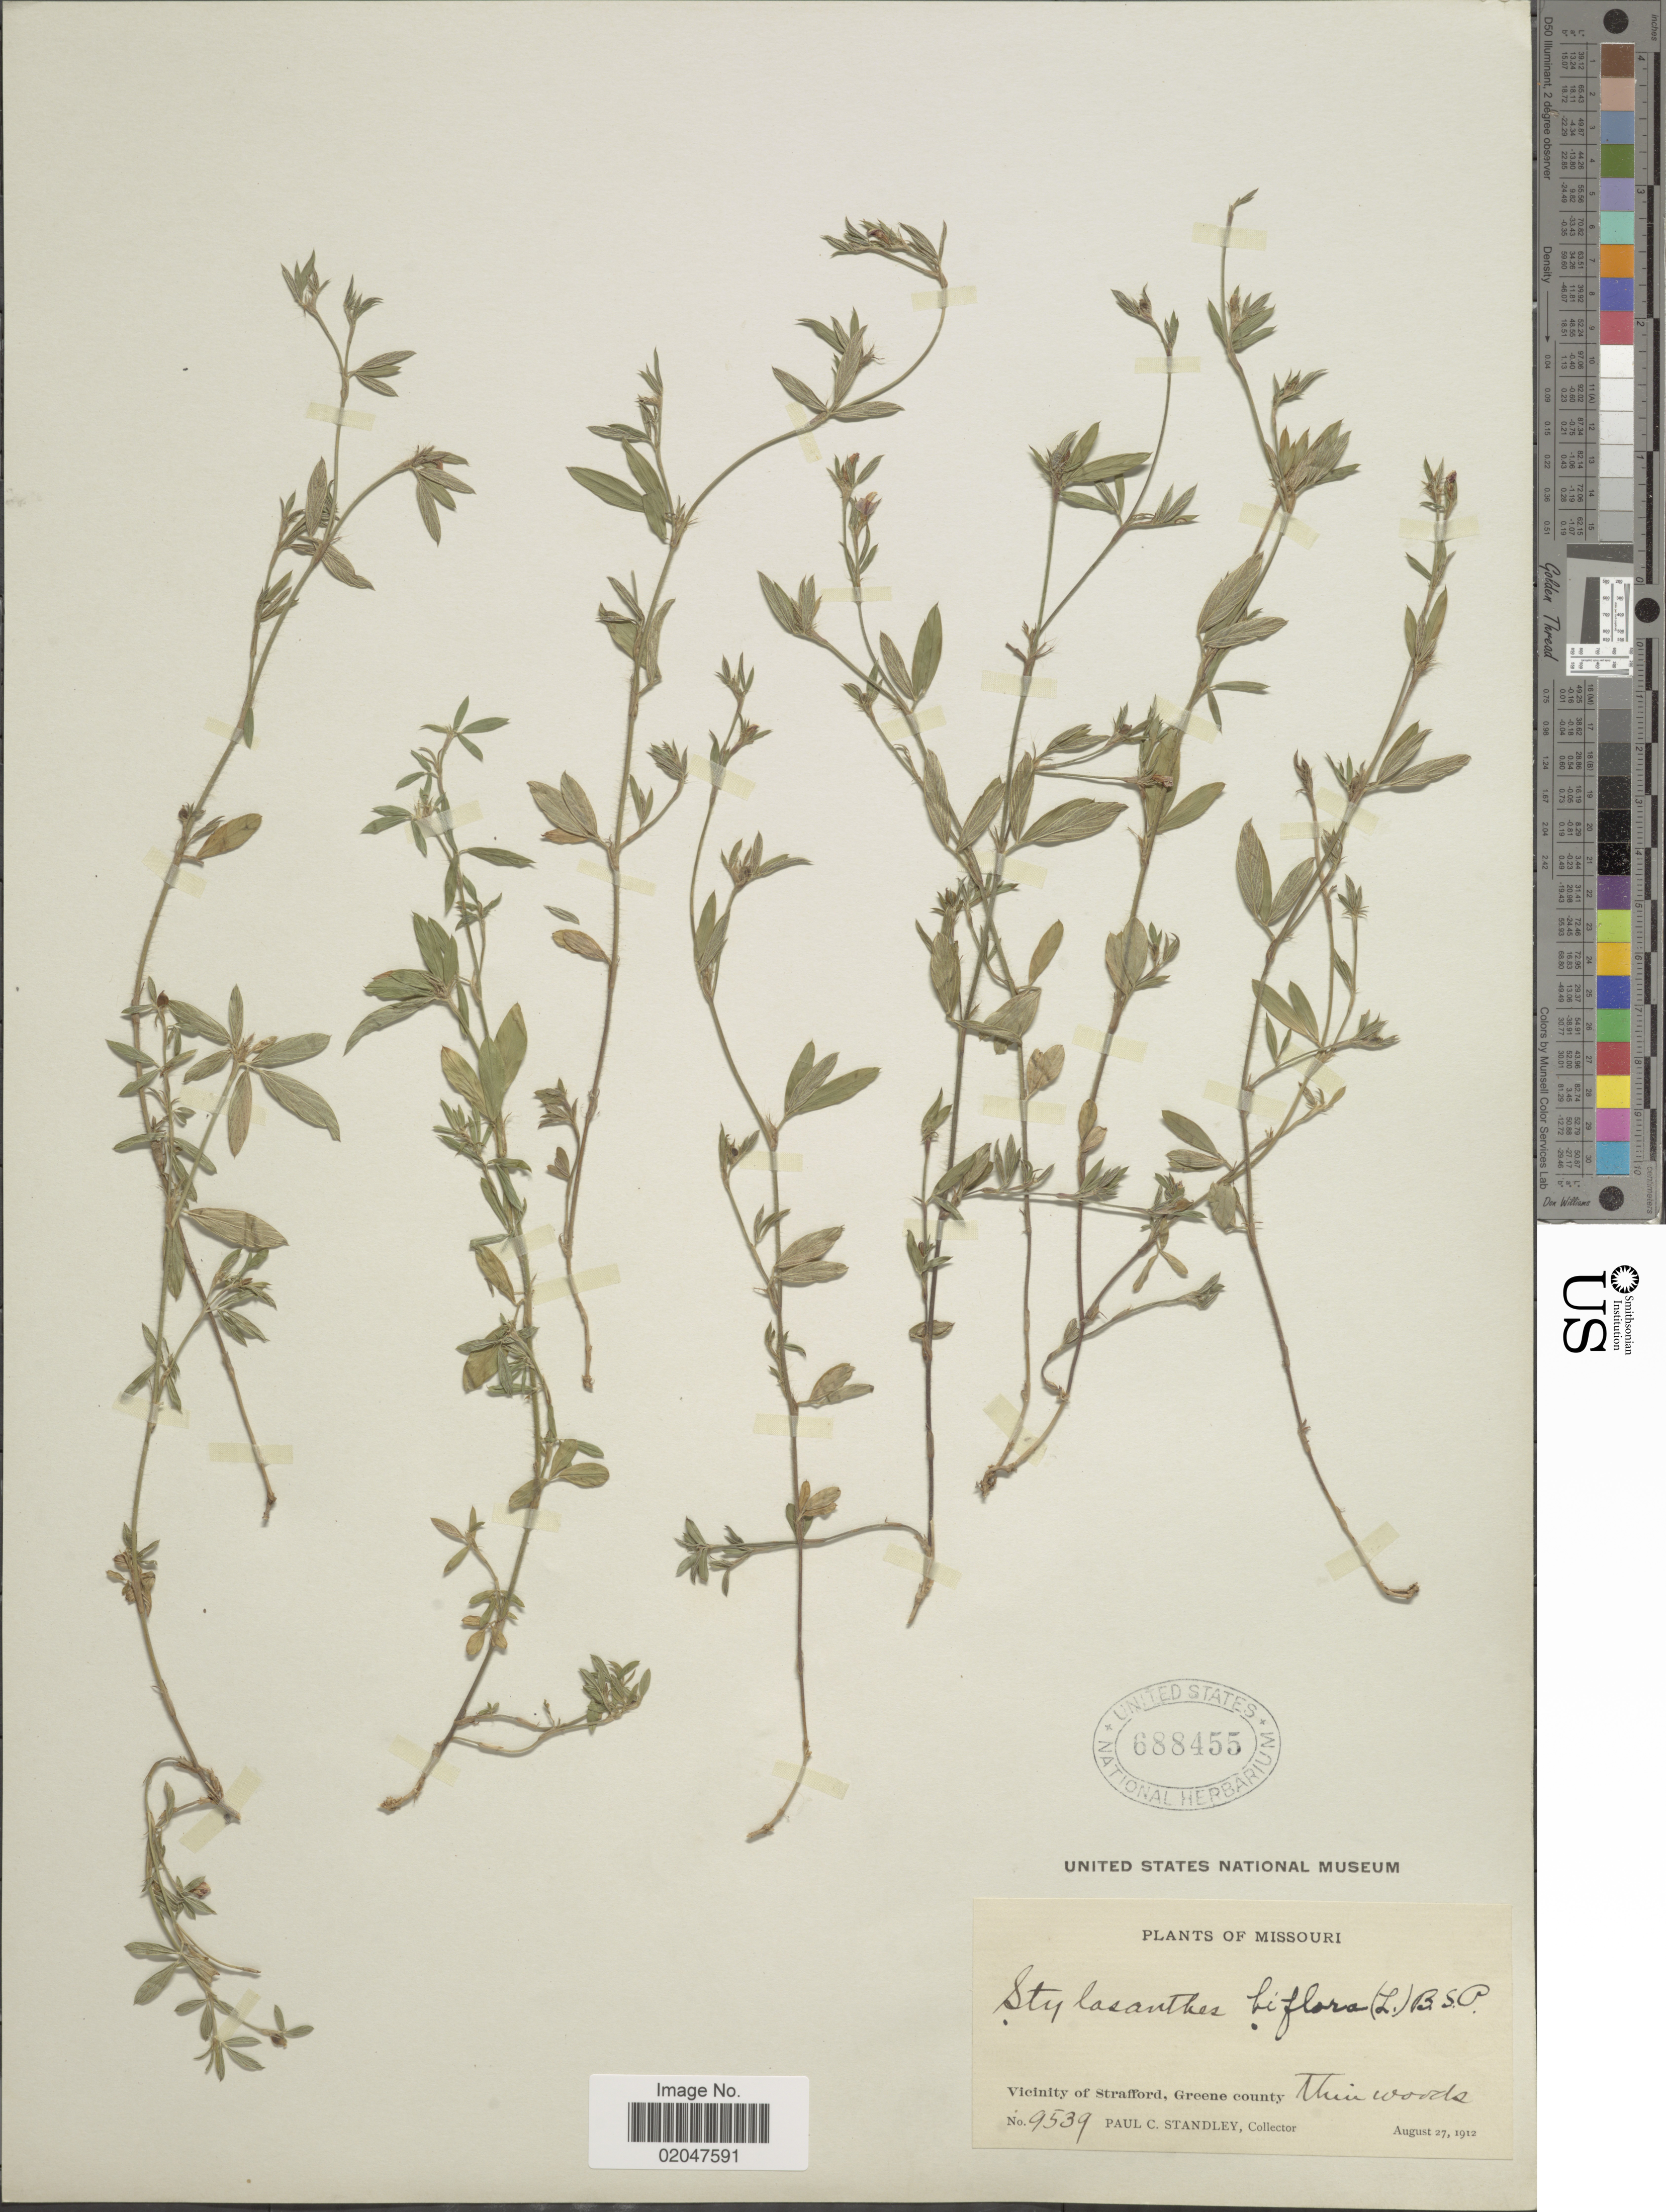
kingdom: Plantae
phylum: Tracheophyta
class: Magnoliopsida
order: Fabales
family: Fabaceae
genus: Stylosanthes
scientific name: Stylosanthes biflora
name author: (L.) Britton et al.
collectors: P. C. Standley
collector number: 9539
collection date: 1912-08-27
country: United States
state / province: Missouri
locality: Vicinity of Strafford, Greene County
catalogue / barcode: US 688455